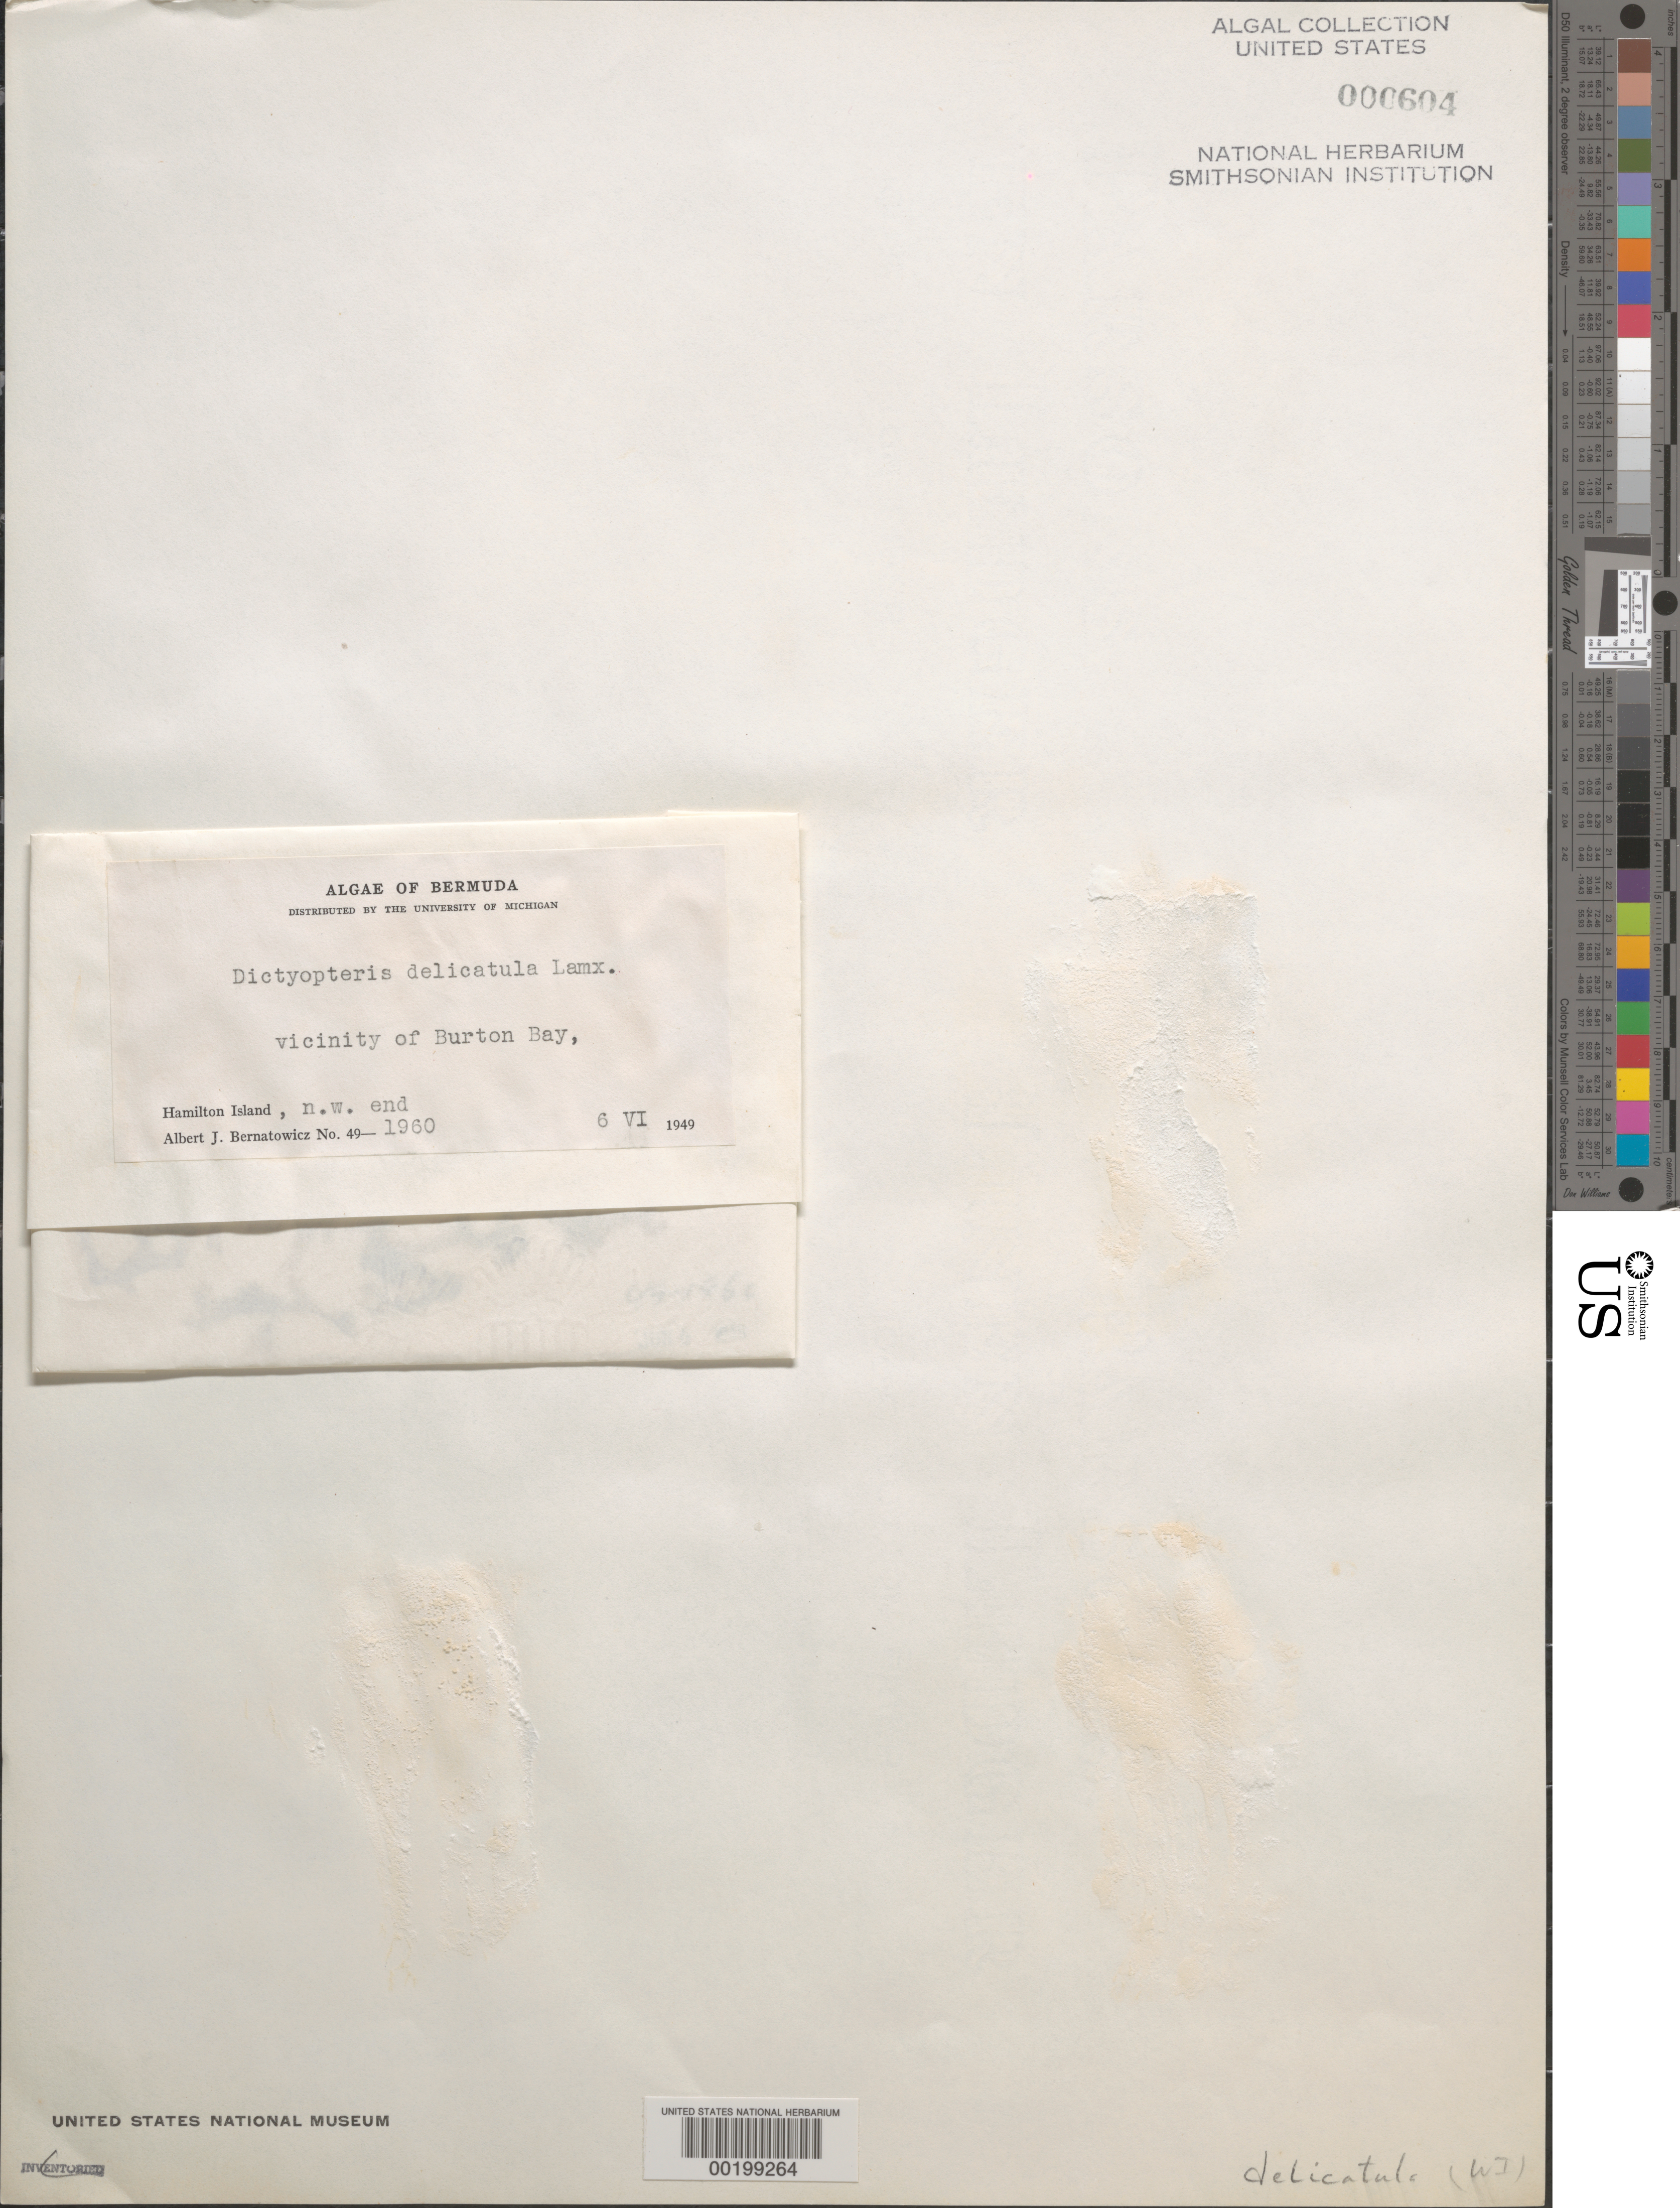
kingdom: Chromista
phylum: Ochrophyta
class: Phaeophyceae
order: Dictyotales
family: Dictyotaceae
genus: Dictyopteris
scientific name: Dictyopteris delicatula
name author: J.V.Lamouroux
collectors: A. Bernatowicz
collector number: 49-1960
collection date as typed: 06 Jun 1949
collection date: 1949-06-06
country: Bermuda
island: Bermuda Island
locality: Burton Bay area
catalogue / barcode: US 604